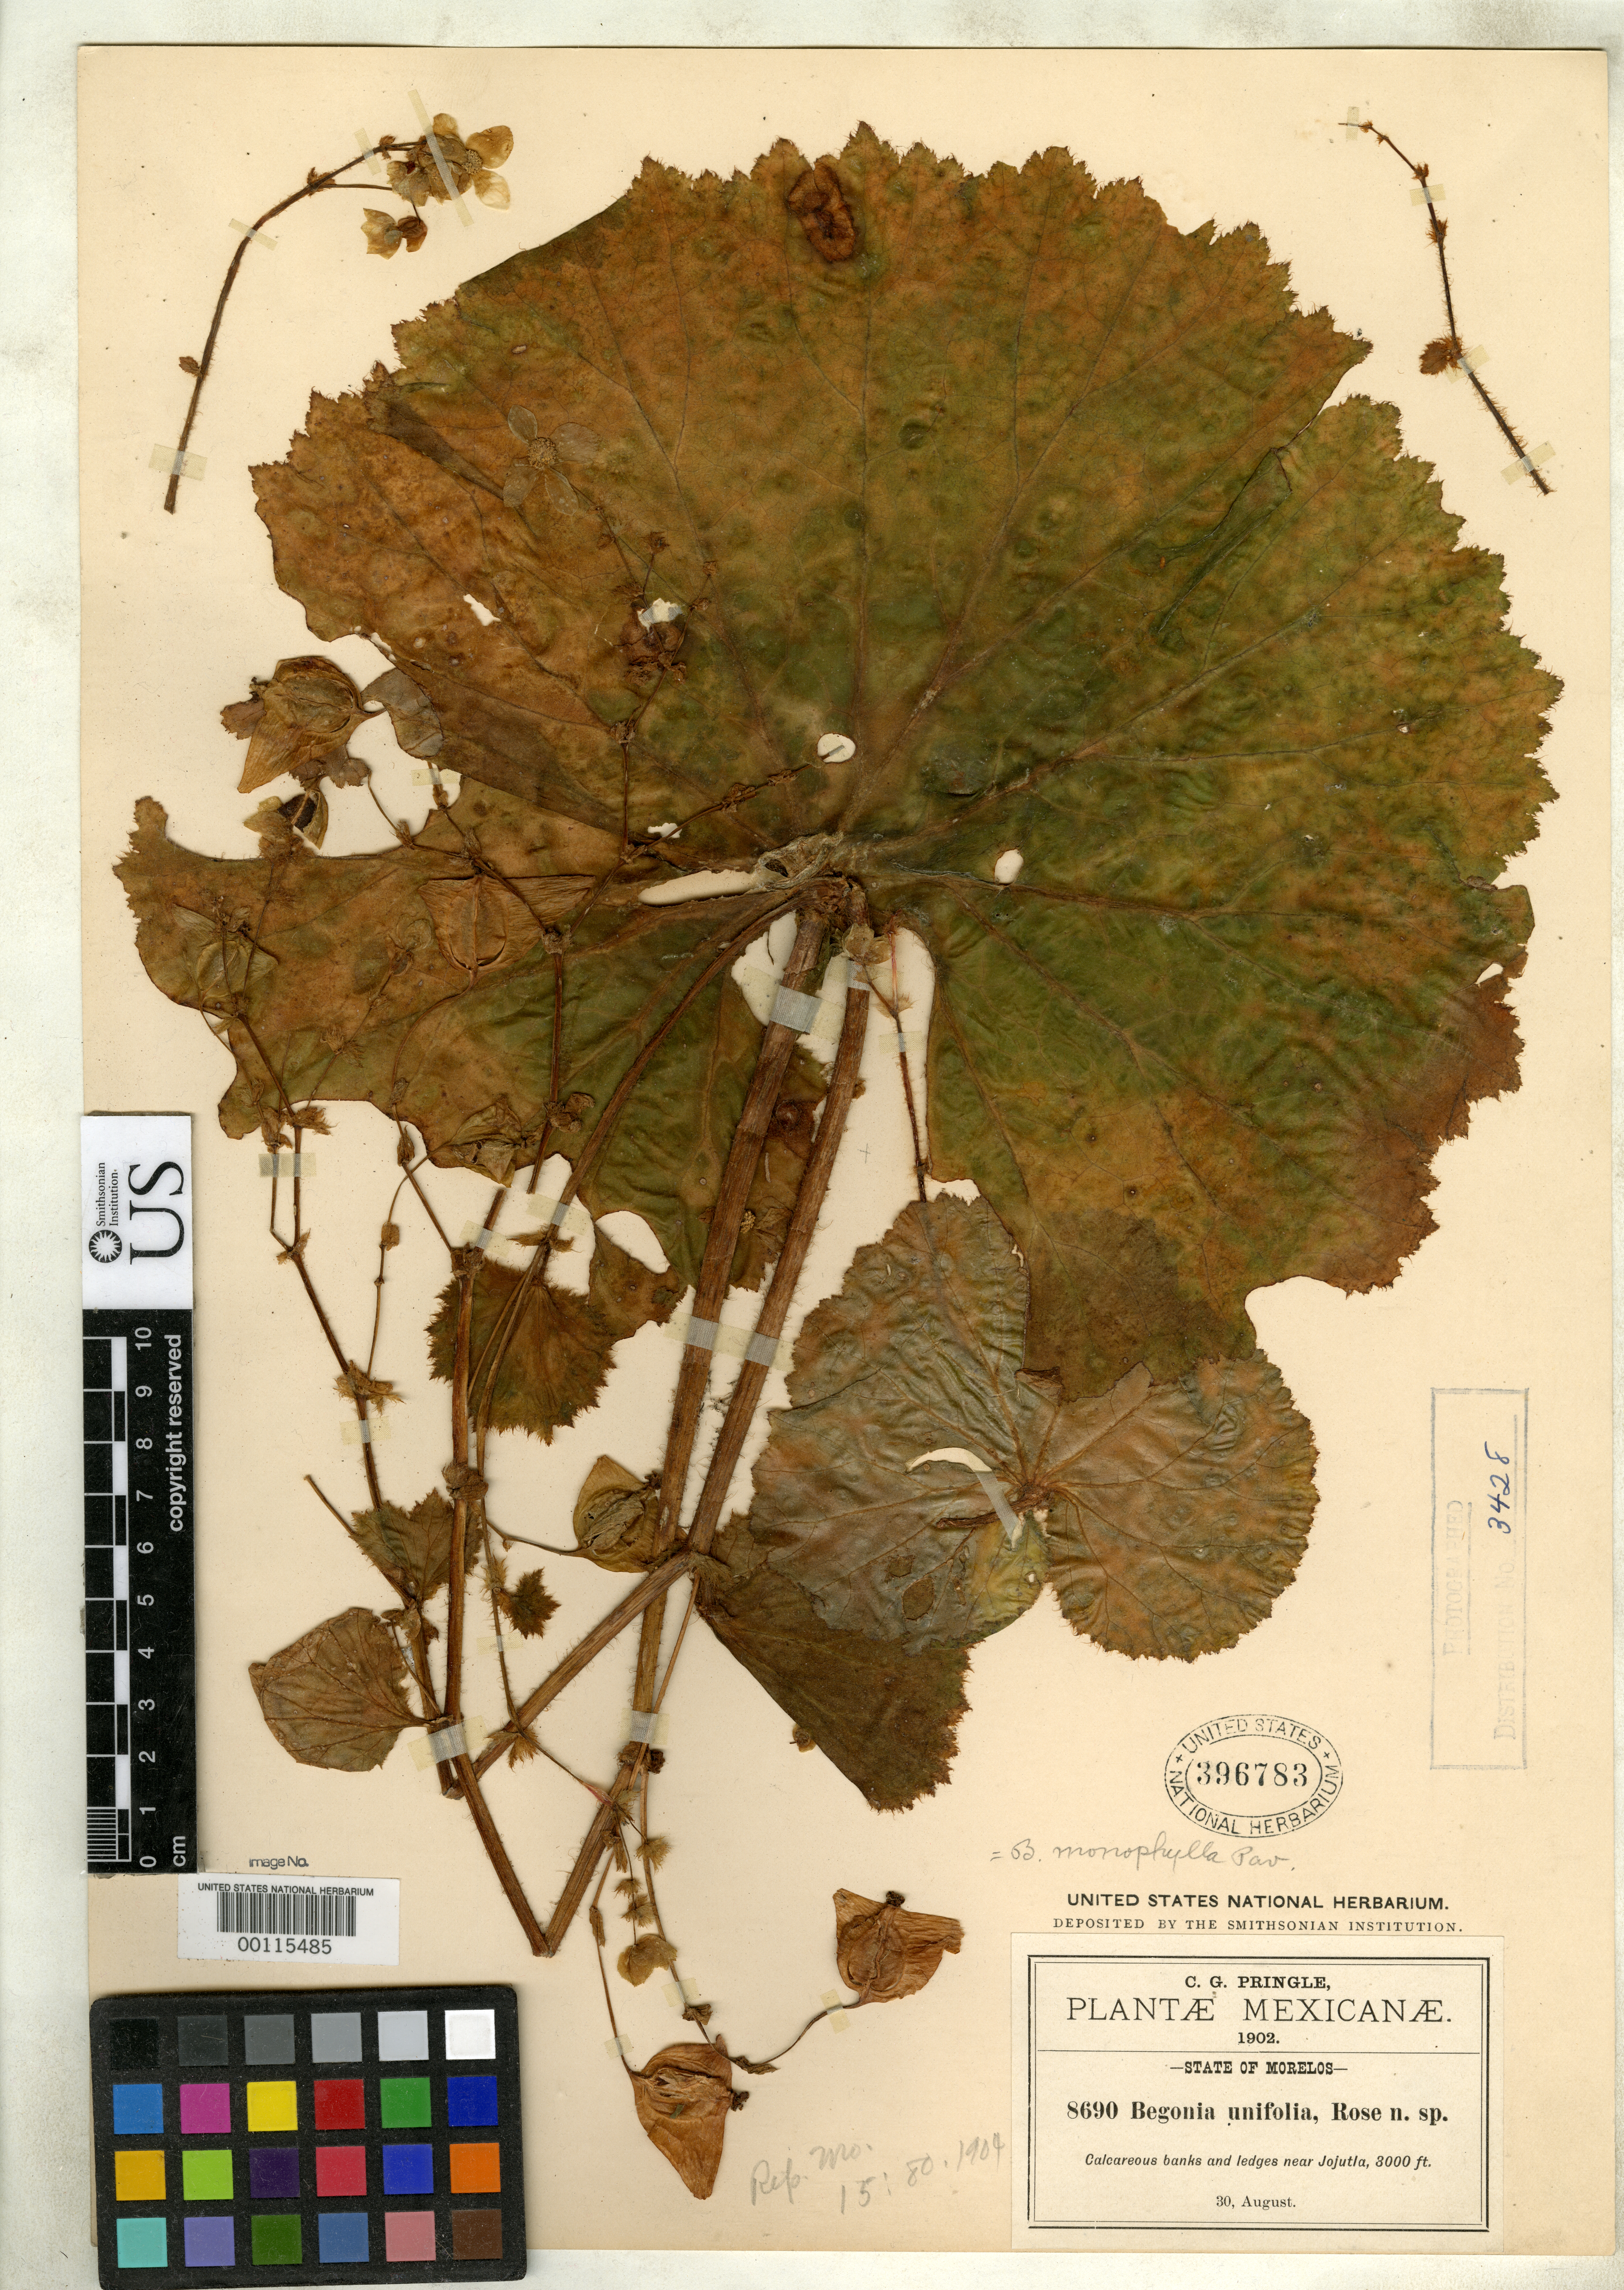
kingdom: Plantae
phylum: Tracheophyta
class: Magnoliopsida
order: Cucurbitales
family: Begoniaceae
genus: Begonia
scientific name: Begonia unifolia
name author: Rose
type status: Holotype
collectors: C. G. Pringle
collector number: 8690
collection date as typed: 03 Oct 1900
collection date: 1900-10-03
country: Mexico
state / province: Morelos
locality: Near Jojutla.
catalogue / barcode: US 396783